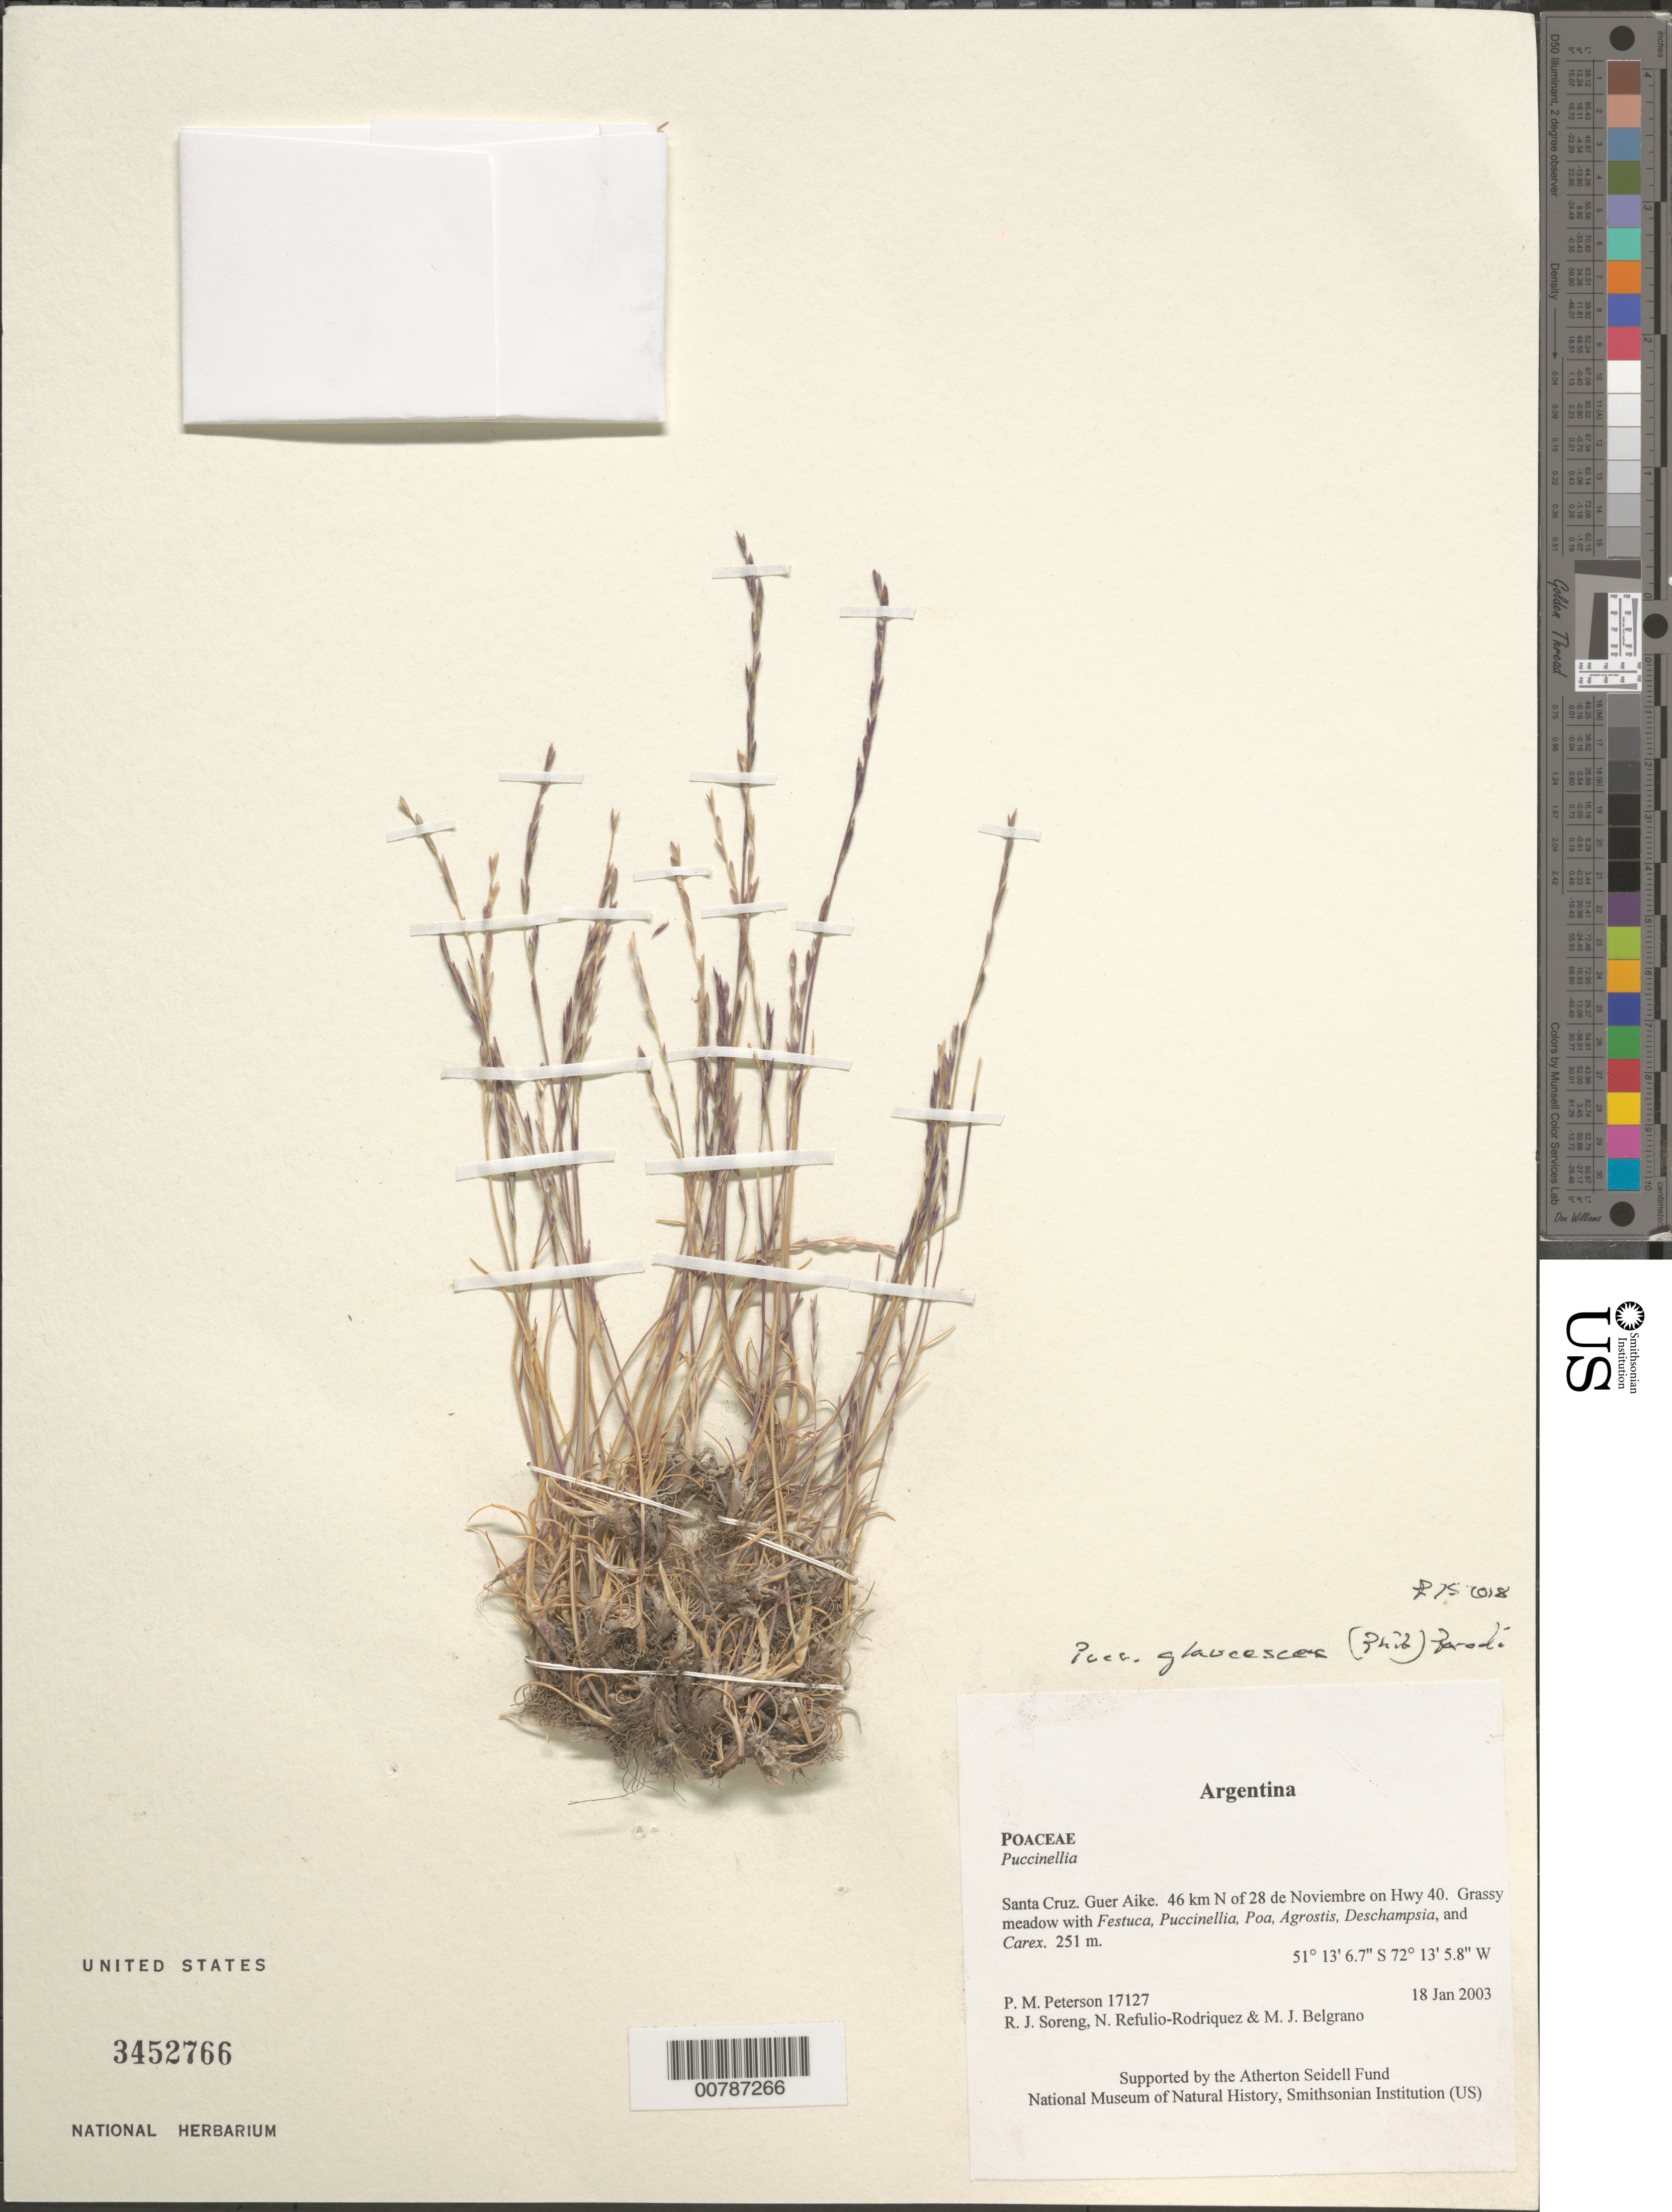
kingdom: Plantae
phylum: Tracheophyta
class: Liliopsida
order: Poales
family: Poaceae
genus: Puccinellia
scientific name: Puccinellia glaucescens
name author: (Phil.) Parodi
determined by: Soreng, Robert J., Research Associate (BOT), Smithsonian Institution - National Museum of Natural History (UNITED STATES)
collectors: P. M. Peterson, R. J. Soreng, N. Refulio-Rodríguez & M. Belgrano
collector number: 17127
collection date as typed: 18 Jan 2003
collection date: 2003-01-18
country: Argentina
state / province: Santa Cruz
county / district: Guer Aike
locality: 46 km N of 28 de Noviembre on Hwy 40. Grassy meadow with Festuca, Puccinellia, Poa, Agrostis, Deschampsia, and Carex.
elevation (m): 251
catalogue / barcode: US 3452766